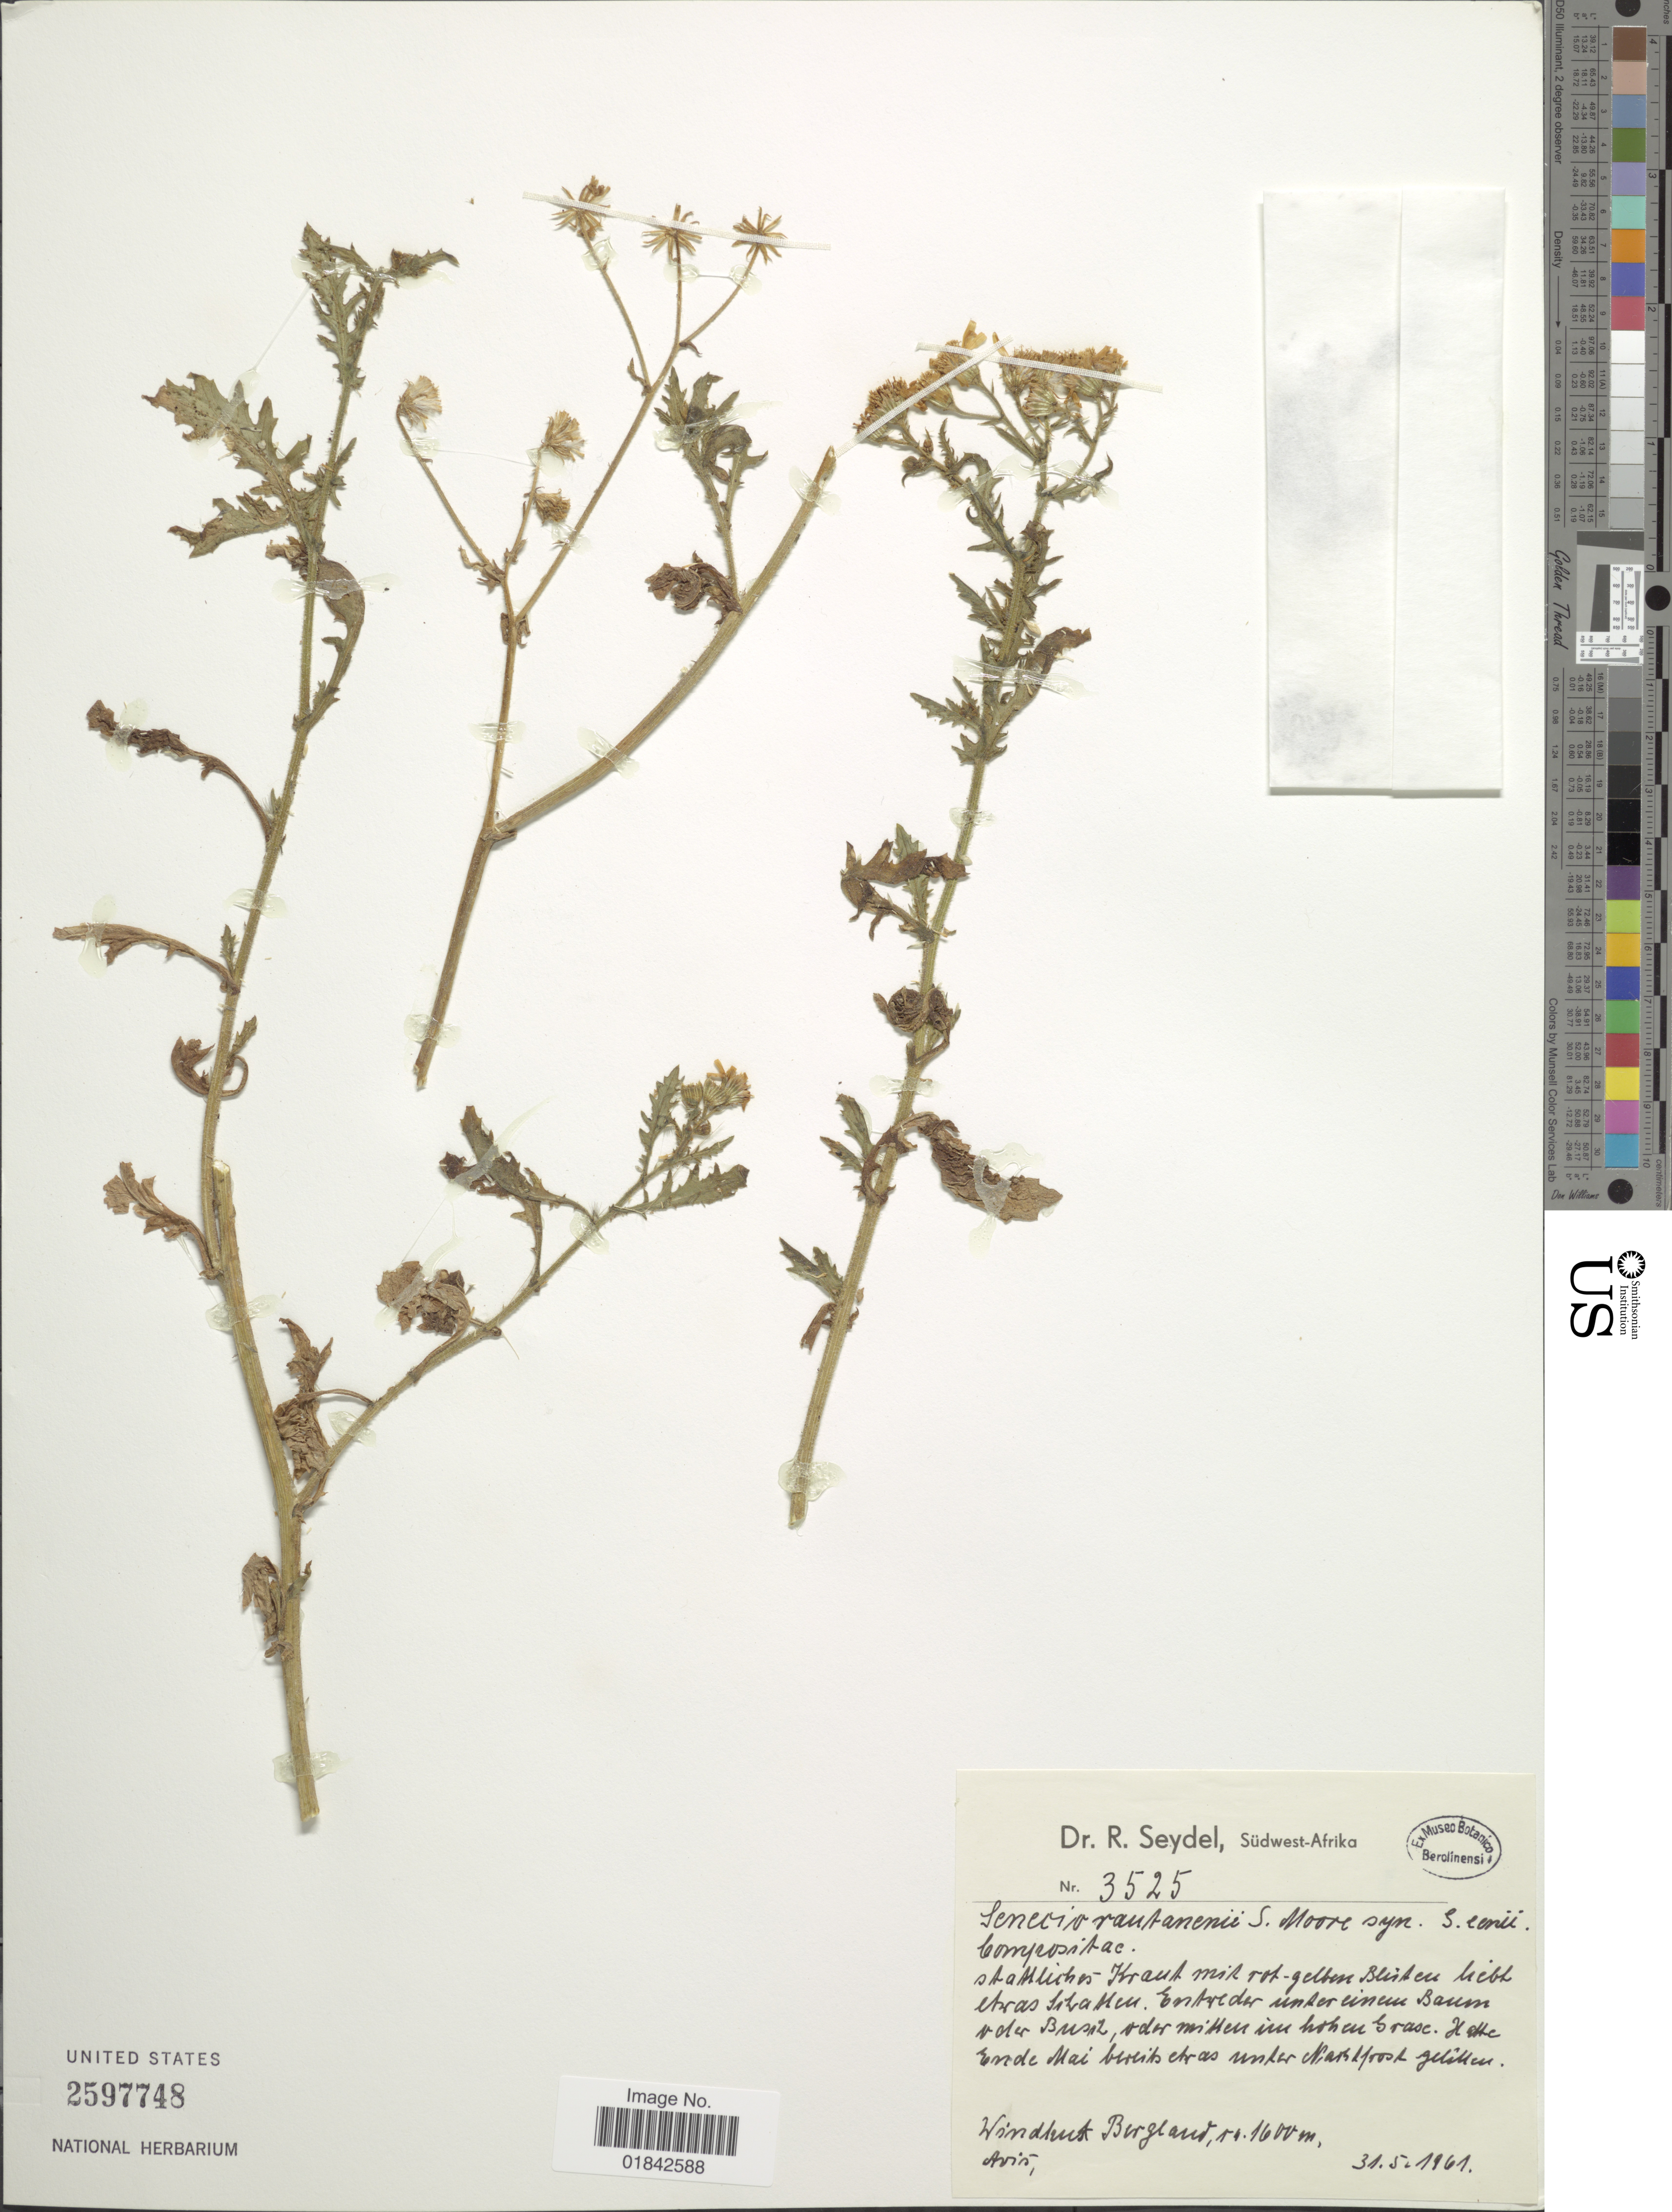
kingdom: Plantae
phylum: Tracheophyta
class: Magnoliopsida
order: Asterales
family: Asteraceae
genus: Senecio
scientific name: Senecio rautaneni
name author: S. Moore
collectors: R. Seydel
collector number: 3525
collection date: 1961-05-31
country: Namibia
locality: Sudwest-Afrika, Windhuk Bergland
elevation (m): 1600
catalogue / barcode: US 2597748